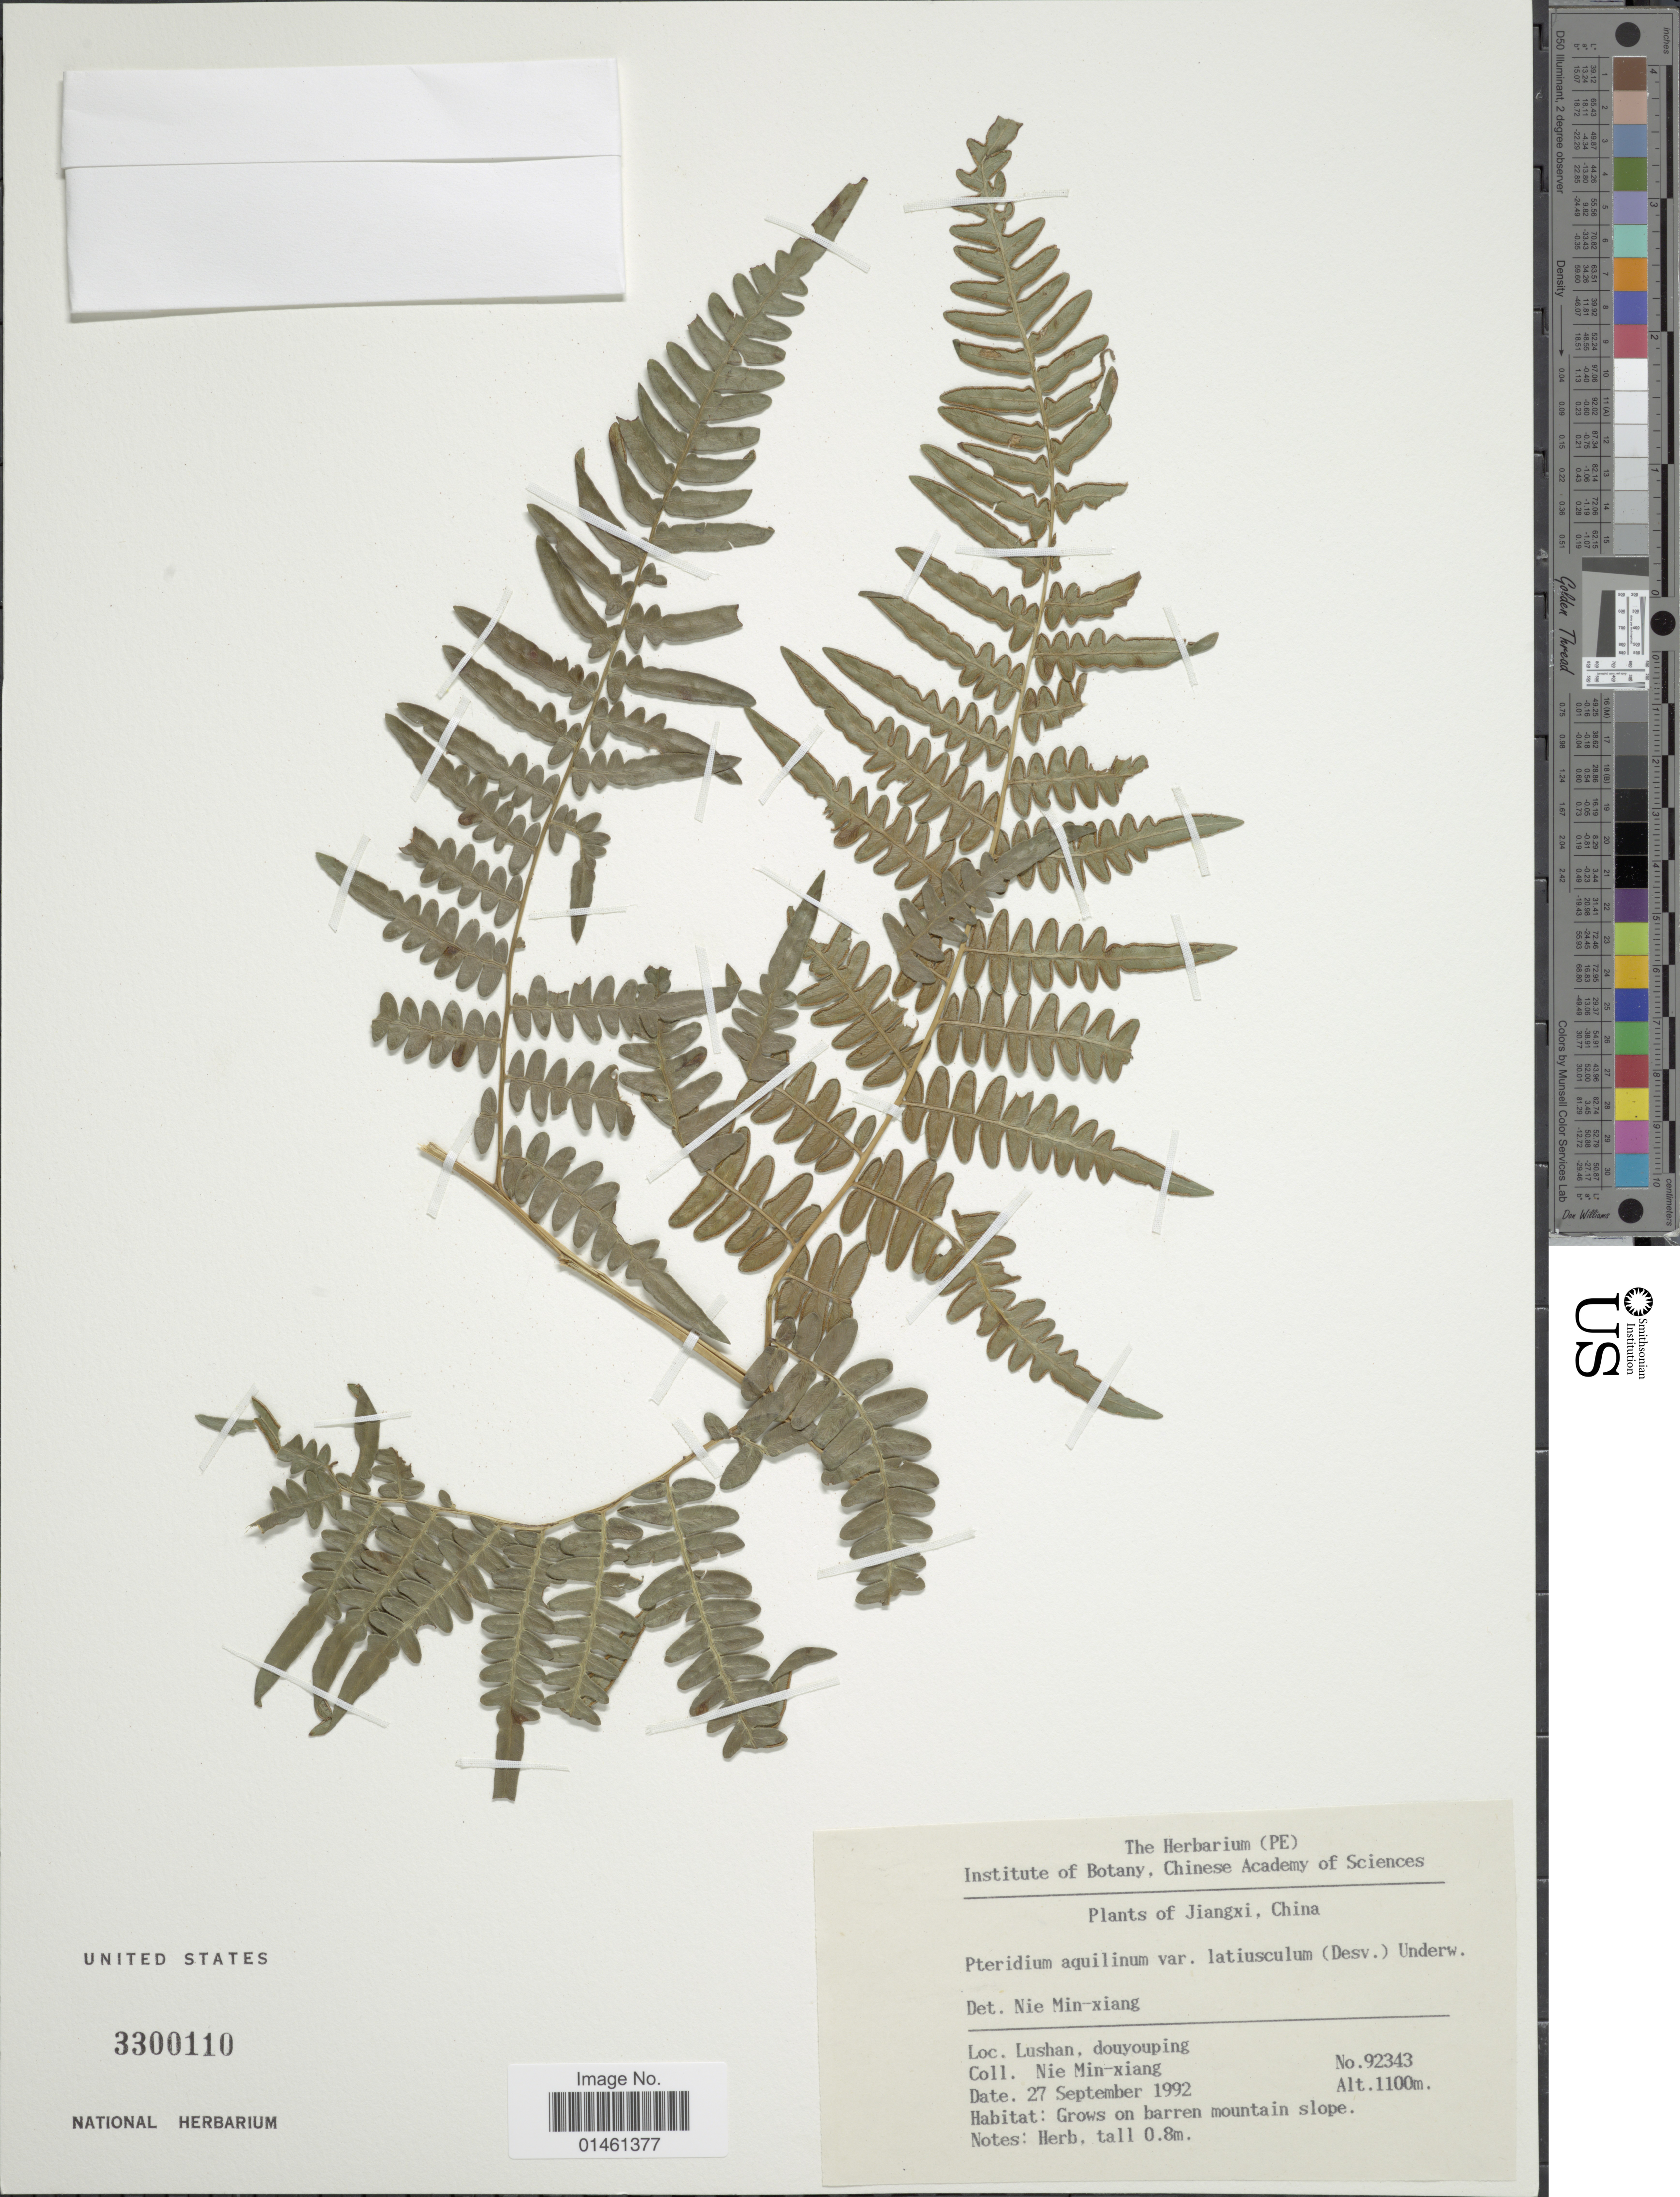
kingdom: Plantae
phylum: Tracheophyta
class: Polypodiopsida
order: Polypodiales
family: Dennstaedtiaceae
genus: Pteridium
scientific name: Pteridium aquilinum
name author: (L.) Kuhn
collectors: M. Nie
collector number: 92343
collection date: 1992-09-27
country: China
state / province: Jiangxi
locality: Jiangxi, Lushan, Donyouping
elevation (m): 1100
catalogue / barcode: US 3300110